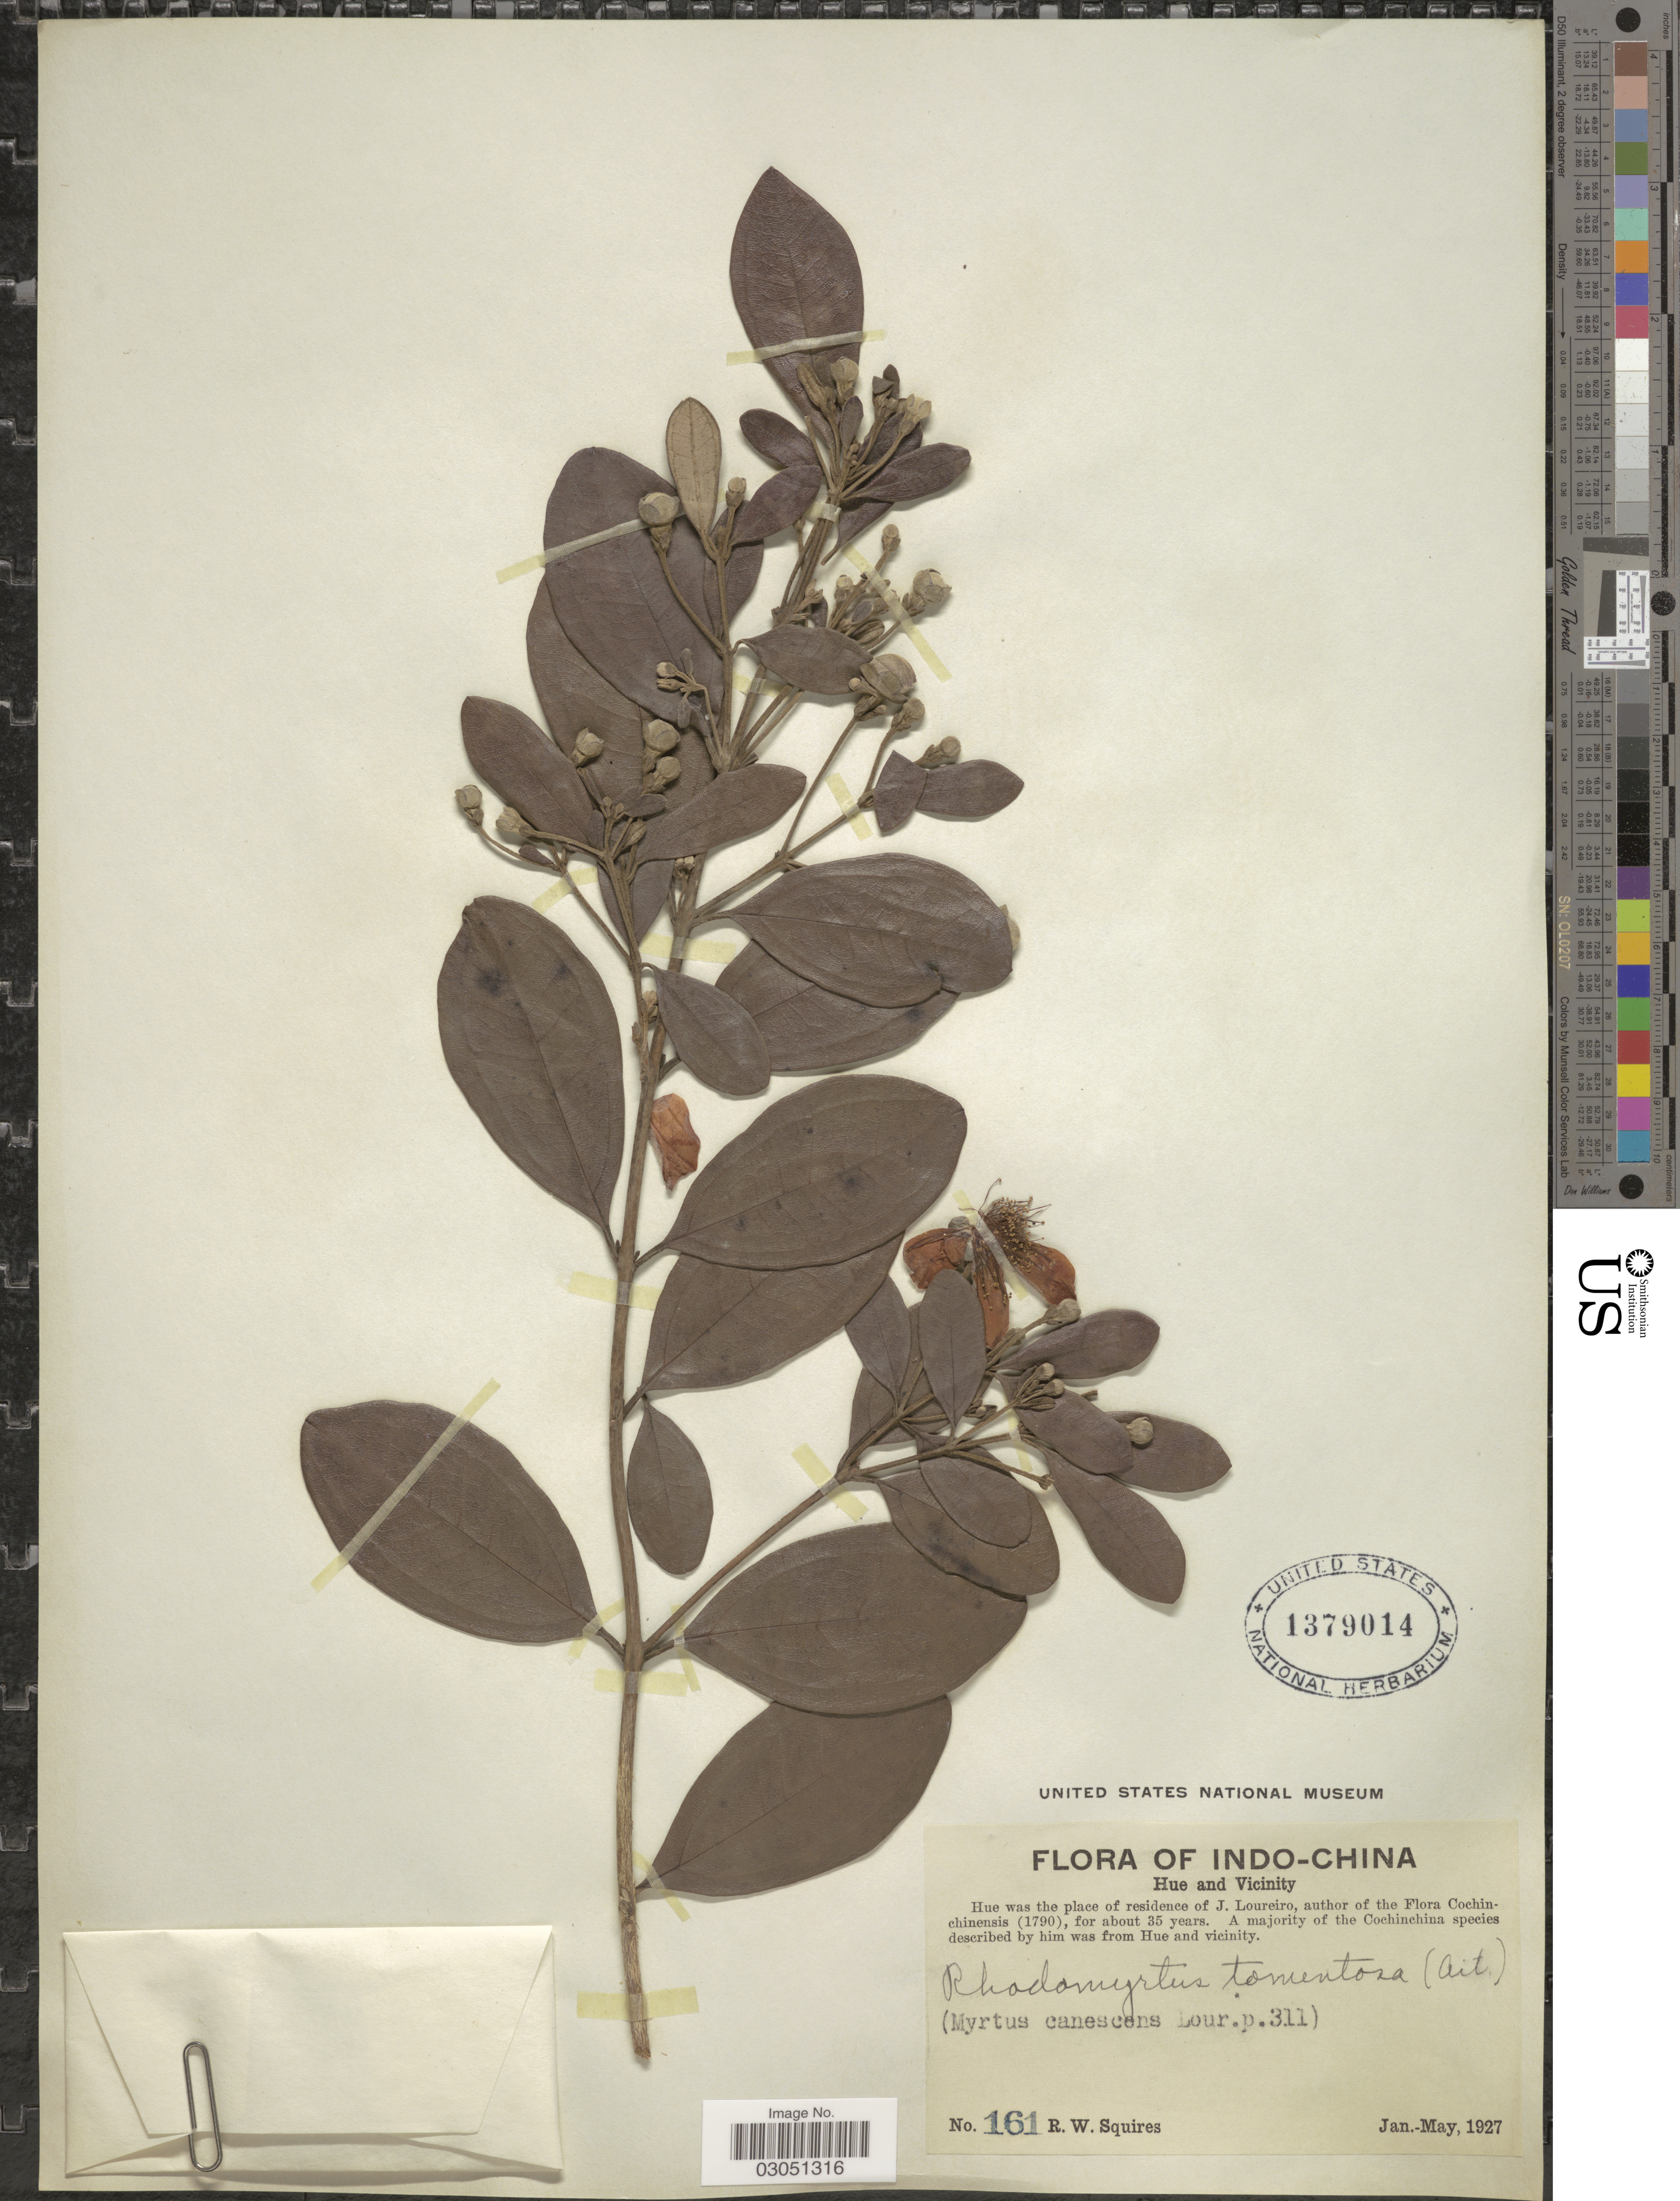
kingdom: Plantae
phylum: Tracheophyta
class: Magnoliopsida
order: Myrtales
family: Myrtaceae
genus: Rhodomyrtus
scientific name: Rhodomyrtus tomentosa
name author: (Aiton) Hassk.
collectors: R. Squires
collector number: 161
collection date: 1927-01/1927-05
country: Vietnam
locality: Indo-China, Hue and Vicinity.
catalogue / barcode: US 1379014